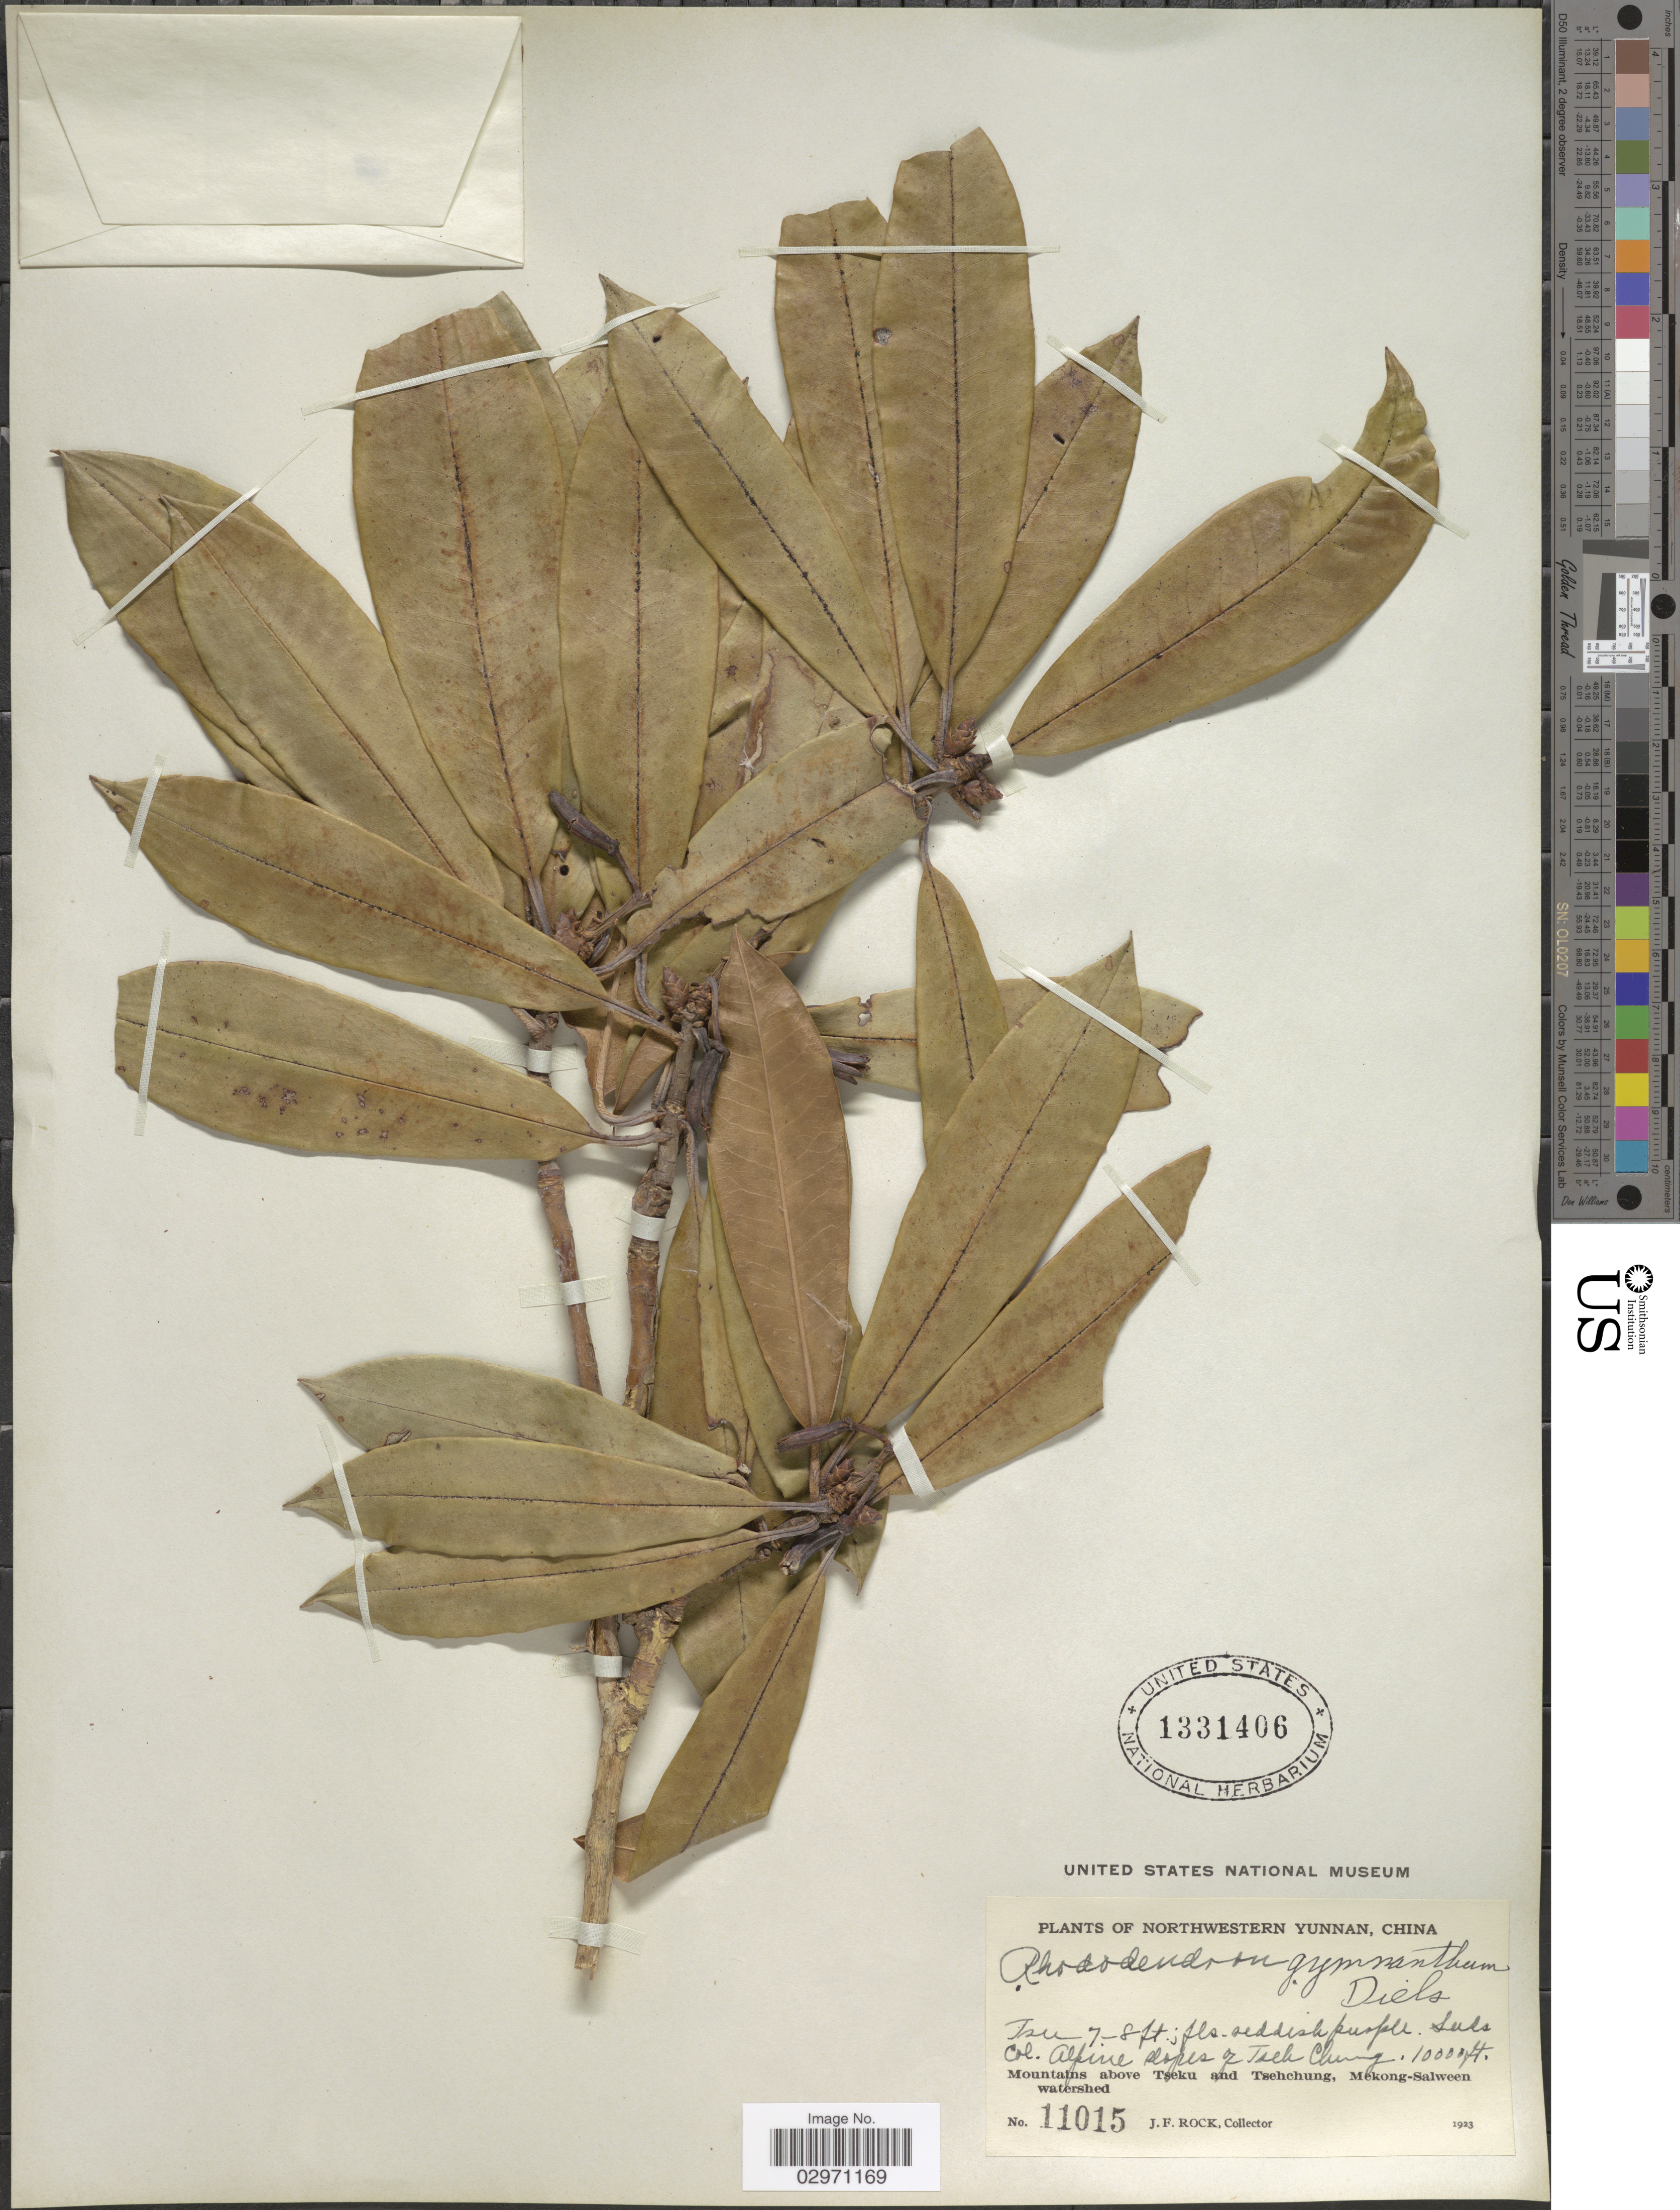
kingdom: Plantae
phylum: Tracheophyta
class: Magnoliopsida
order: Ericales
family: Ericaceae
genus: Rhododendron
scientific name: Rhododendron gymnanthum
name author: Diels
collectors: J. Rock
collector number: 11015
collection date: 1923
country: China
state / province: Yunnan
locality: Northwestern Yunnan. Alpine slopes of Tseh Chung. Mountains above Tseku and Tsehchung, Mekong-Salween watershed.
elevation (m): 3048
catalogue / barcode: US 1331406